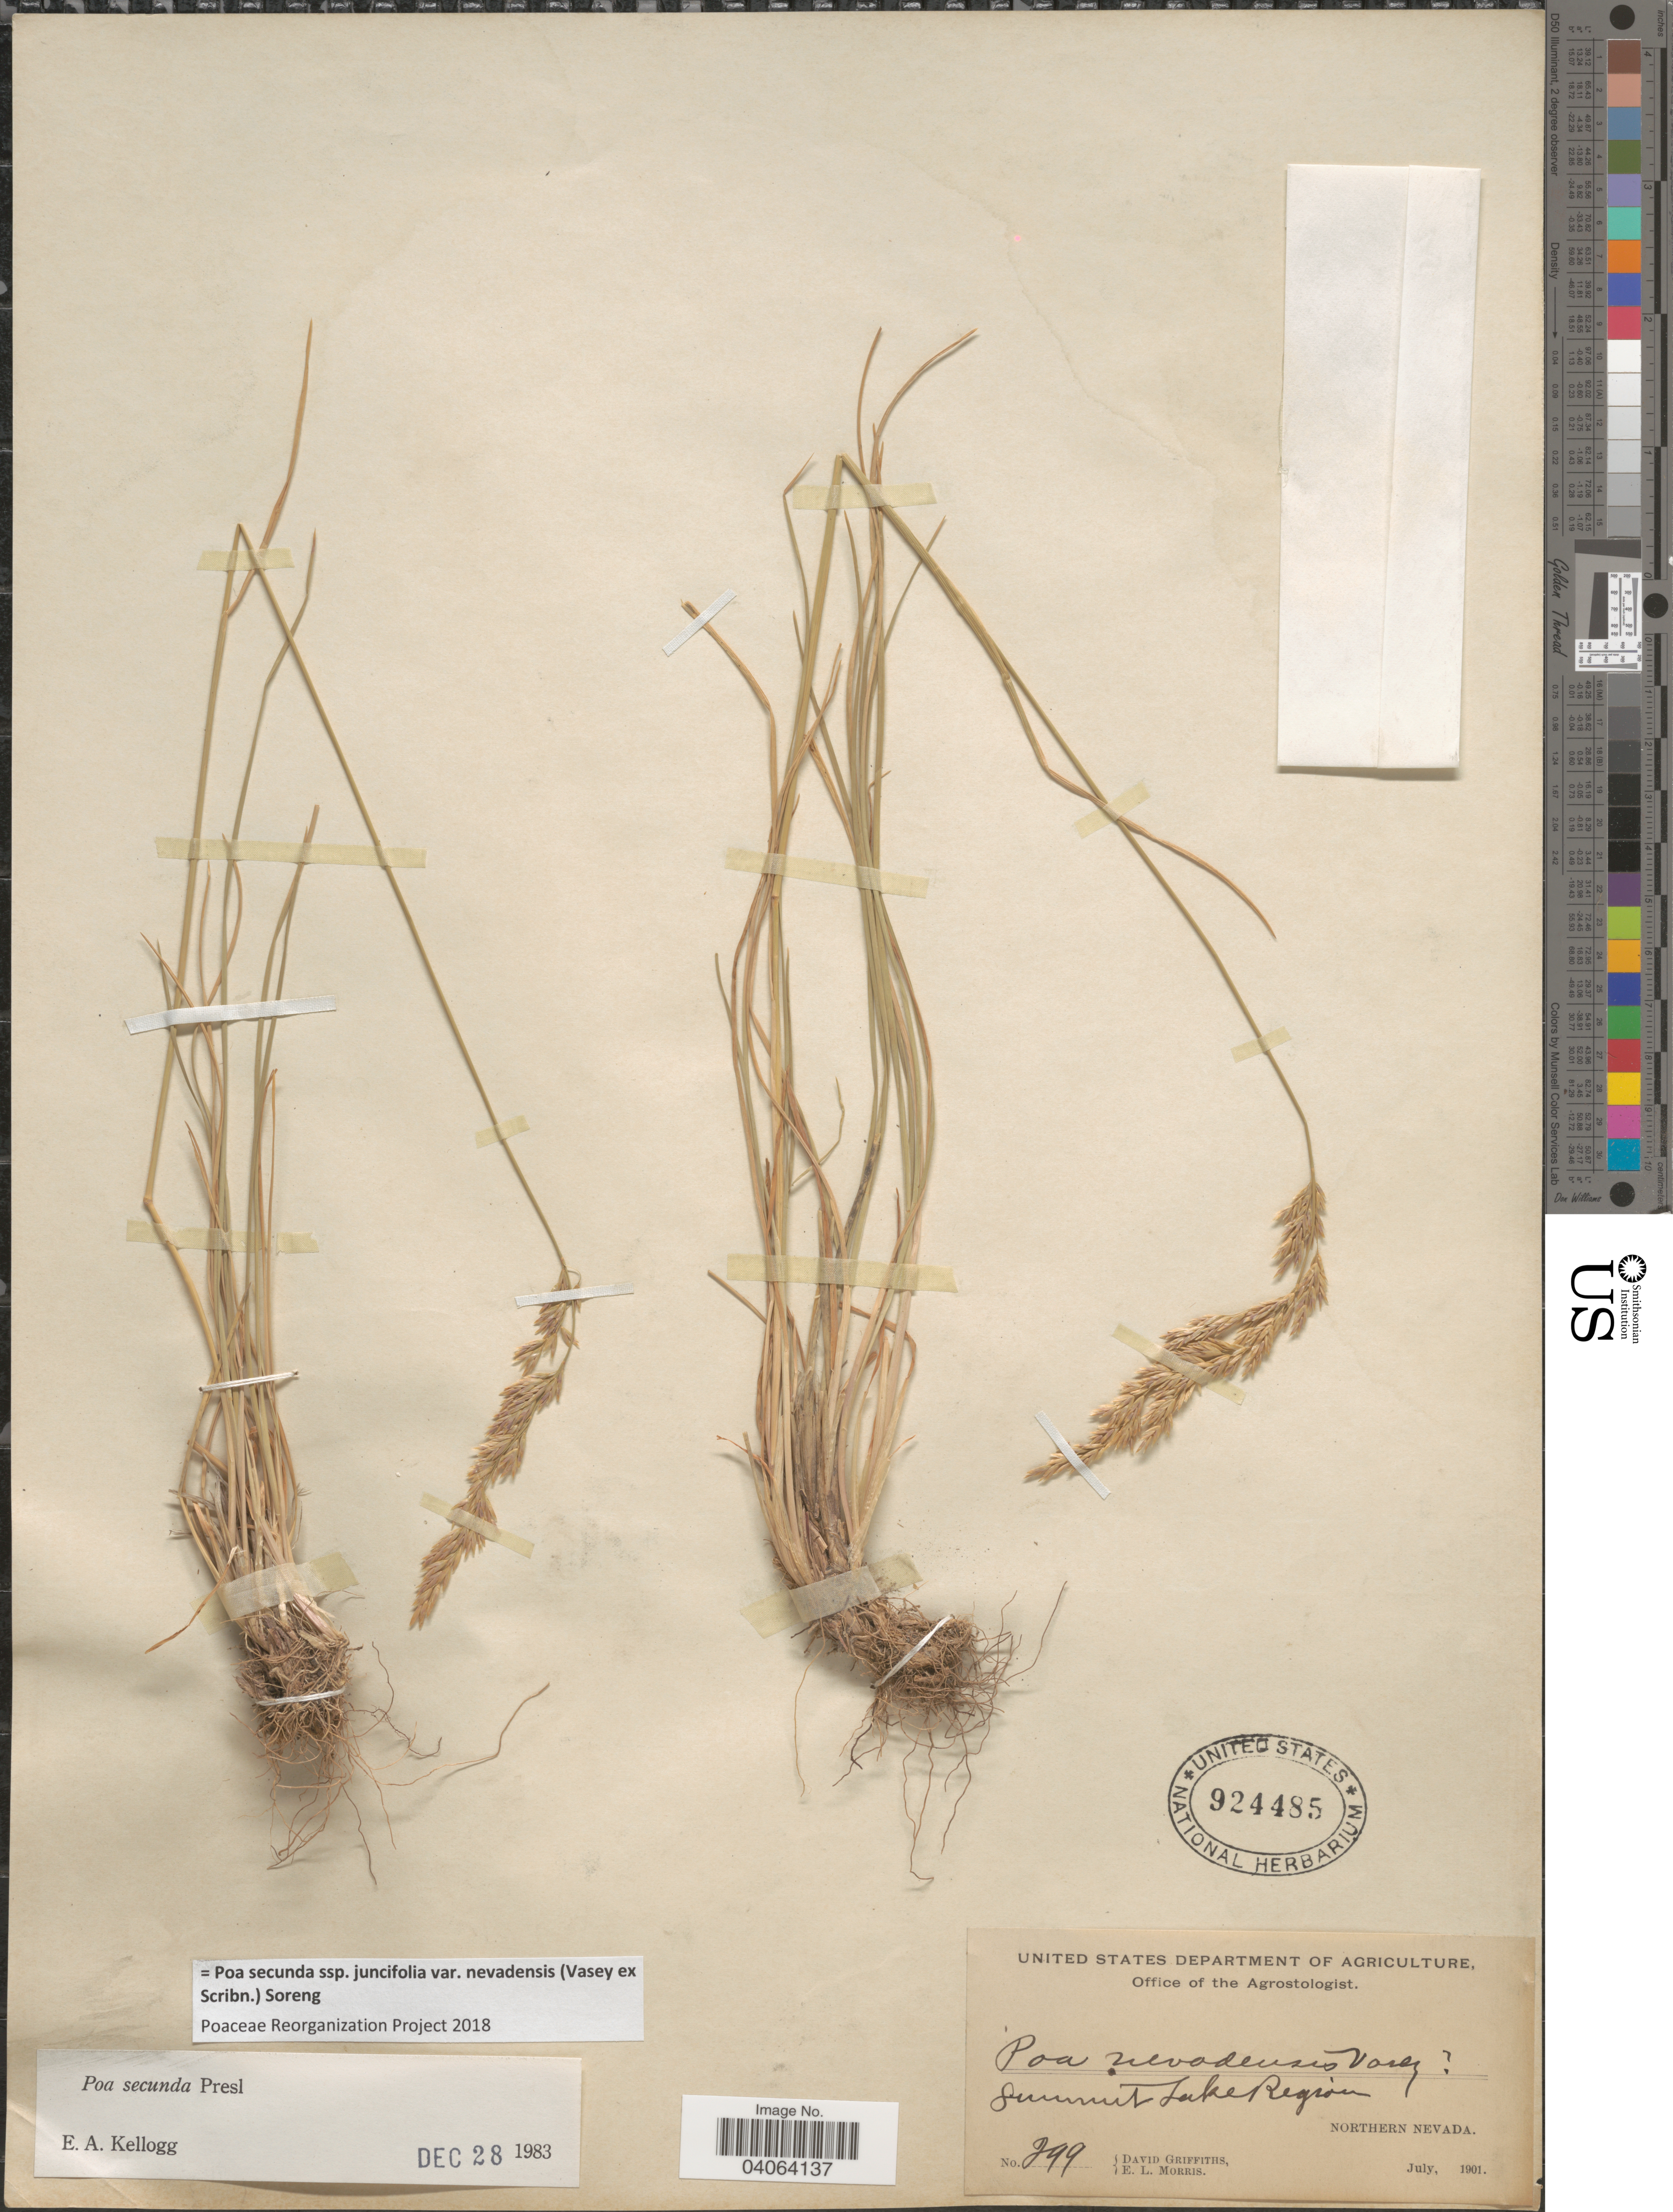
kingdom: Plantae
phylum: Tracheophyta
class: Liliopsida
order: Poales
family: Poaceae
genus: Poa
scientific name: Poa secunda subsp. juncifolia var. nevadensis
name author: (Vasey ex Scribn.) Soreng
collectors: D. Griffiths & E. Morris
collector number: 299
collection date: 1901-01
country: United States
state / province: Nevada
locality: Summit Lake Region. Northern Nevada.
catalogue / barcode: US 924485